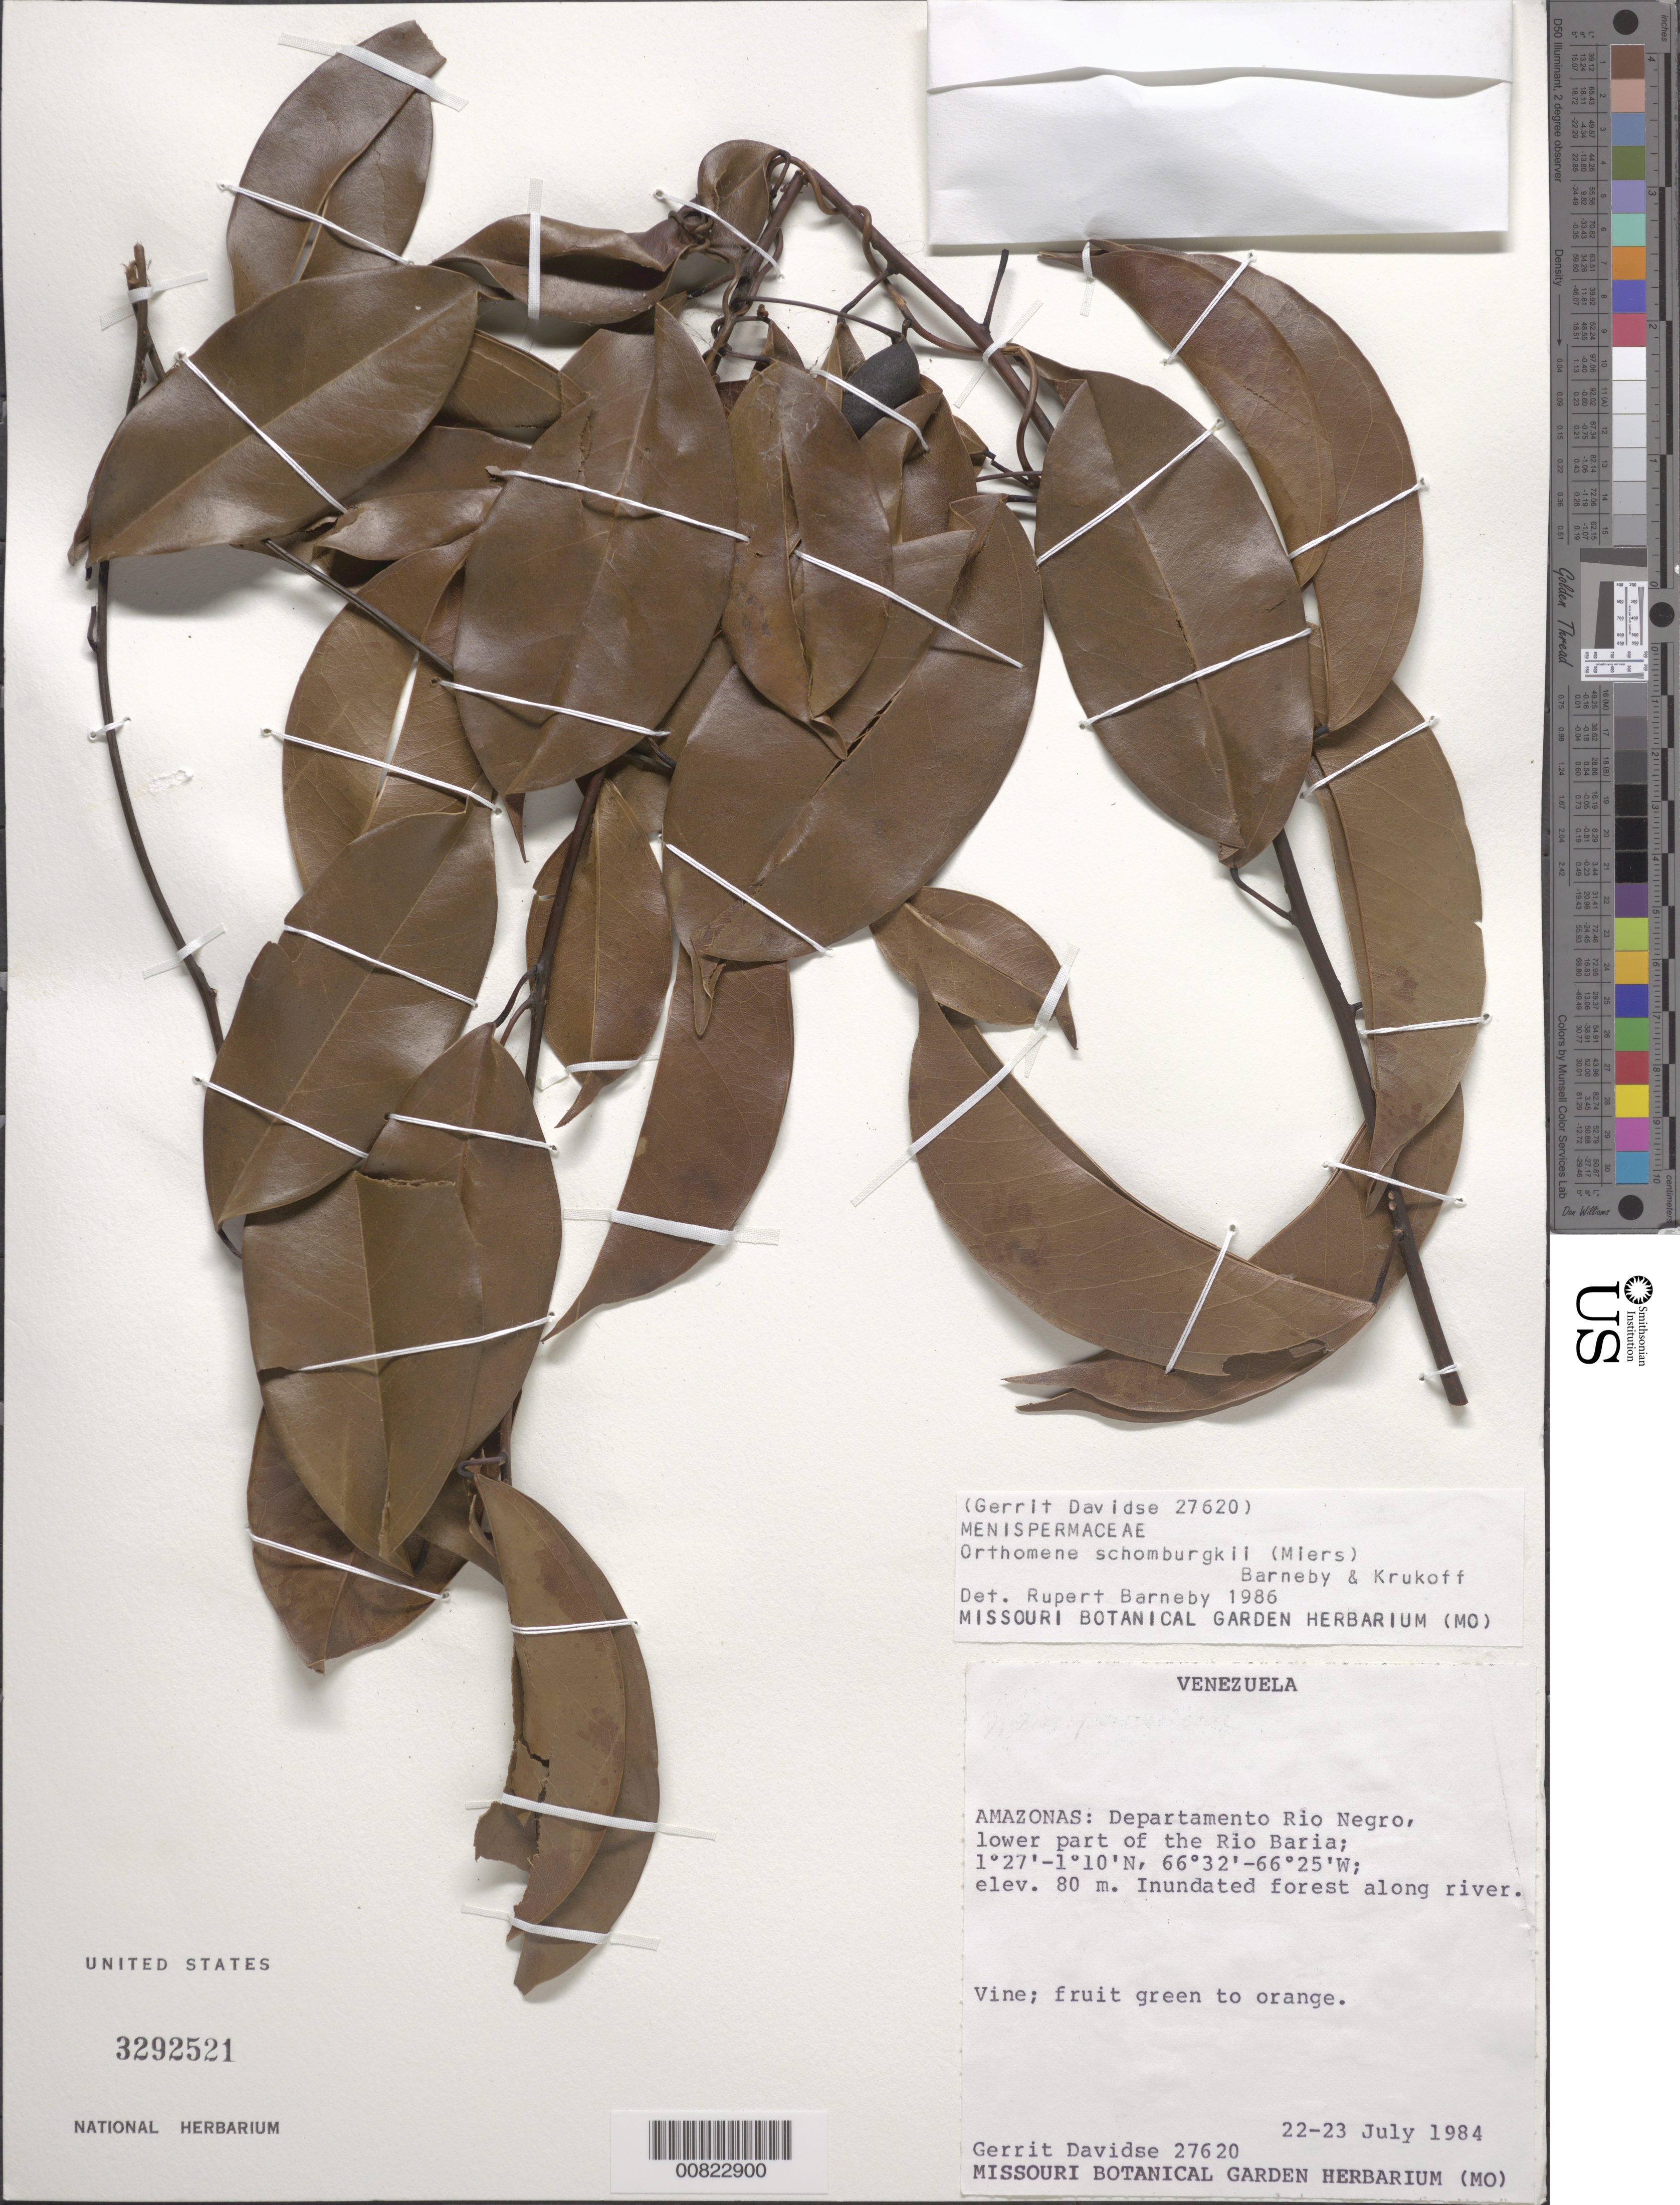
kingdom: Plantae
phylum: Tracheophyta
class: Magnoliopsida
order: Ranunculales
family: Menispermaceae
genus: Anomospermum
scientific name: Anomospermum schomburgkii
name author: Miers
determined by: Strong, Mark T., (BOT), Smithsonian Institution - National Museum of Natural History (UNITED STATES)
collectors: G. Davidse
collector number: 27620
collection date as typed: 22-Jul-84 to 23-Jul-84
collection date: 1984-07-22/1984-07-23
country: Venezuela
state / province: Amazonas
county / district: Río Negro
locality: Río Baria, lower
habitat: Inundated forest along river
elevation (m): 80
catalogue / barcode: US 3292521